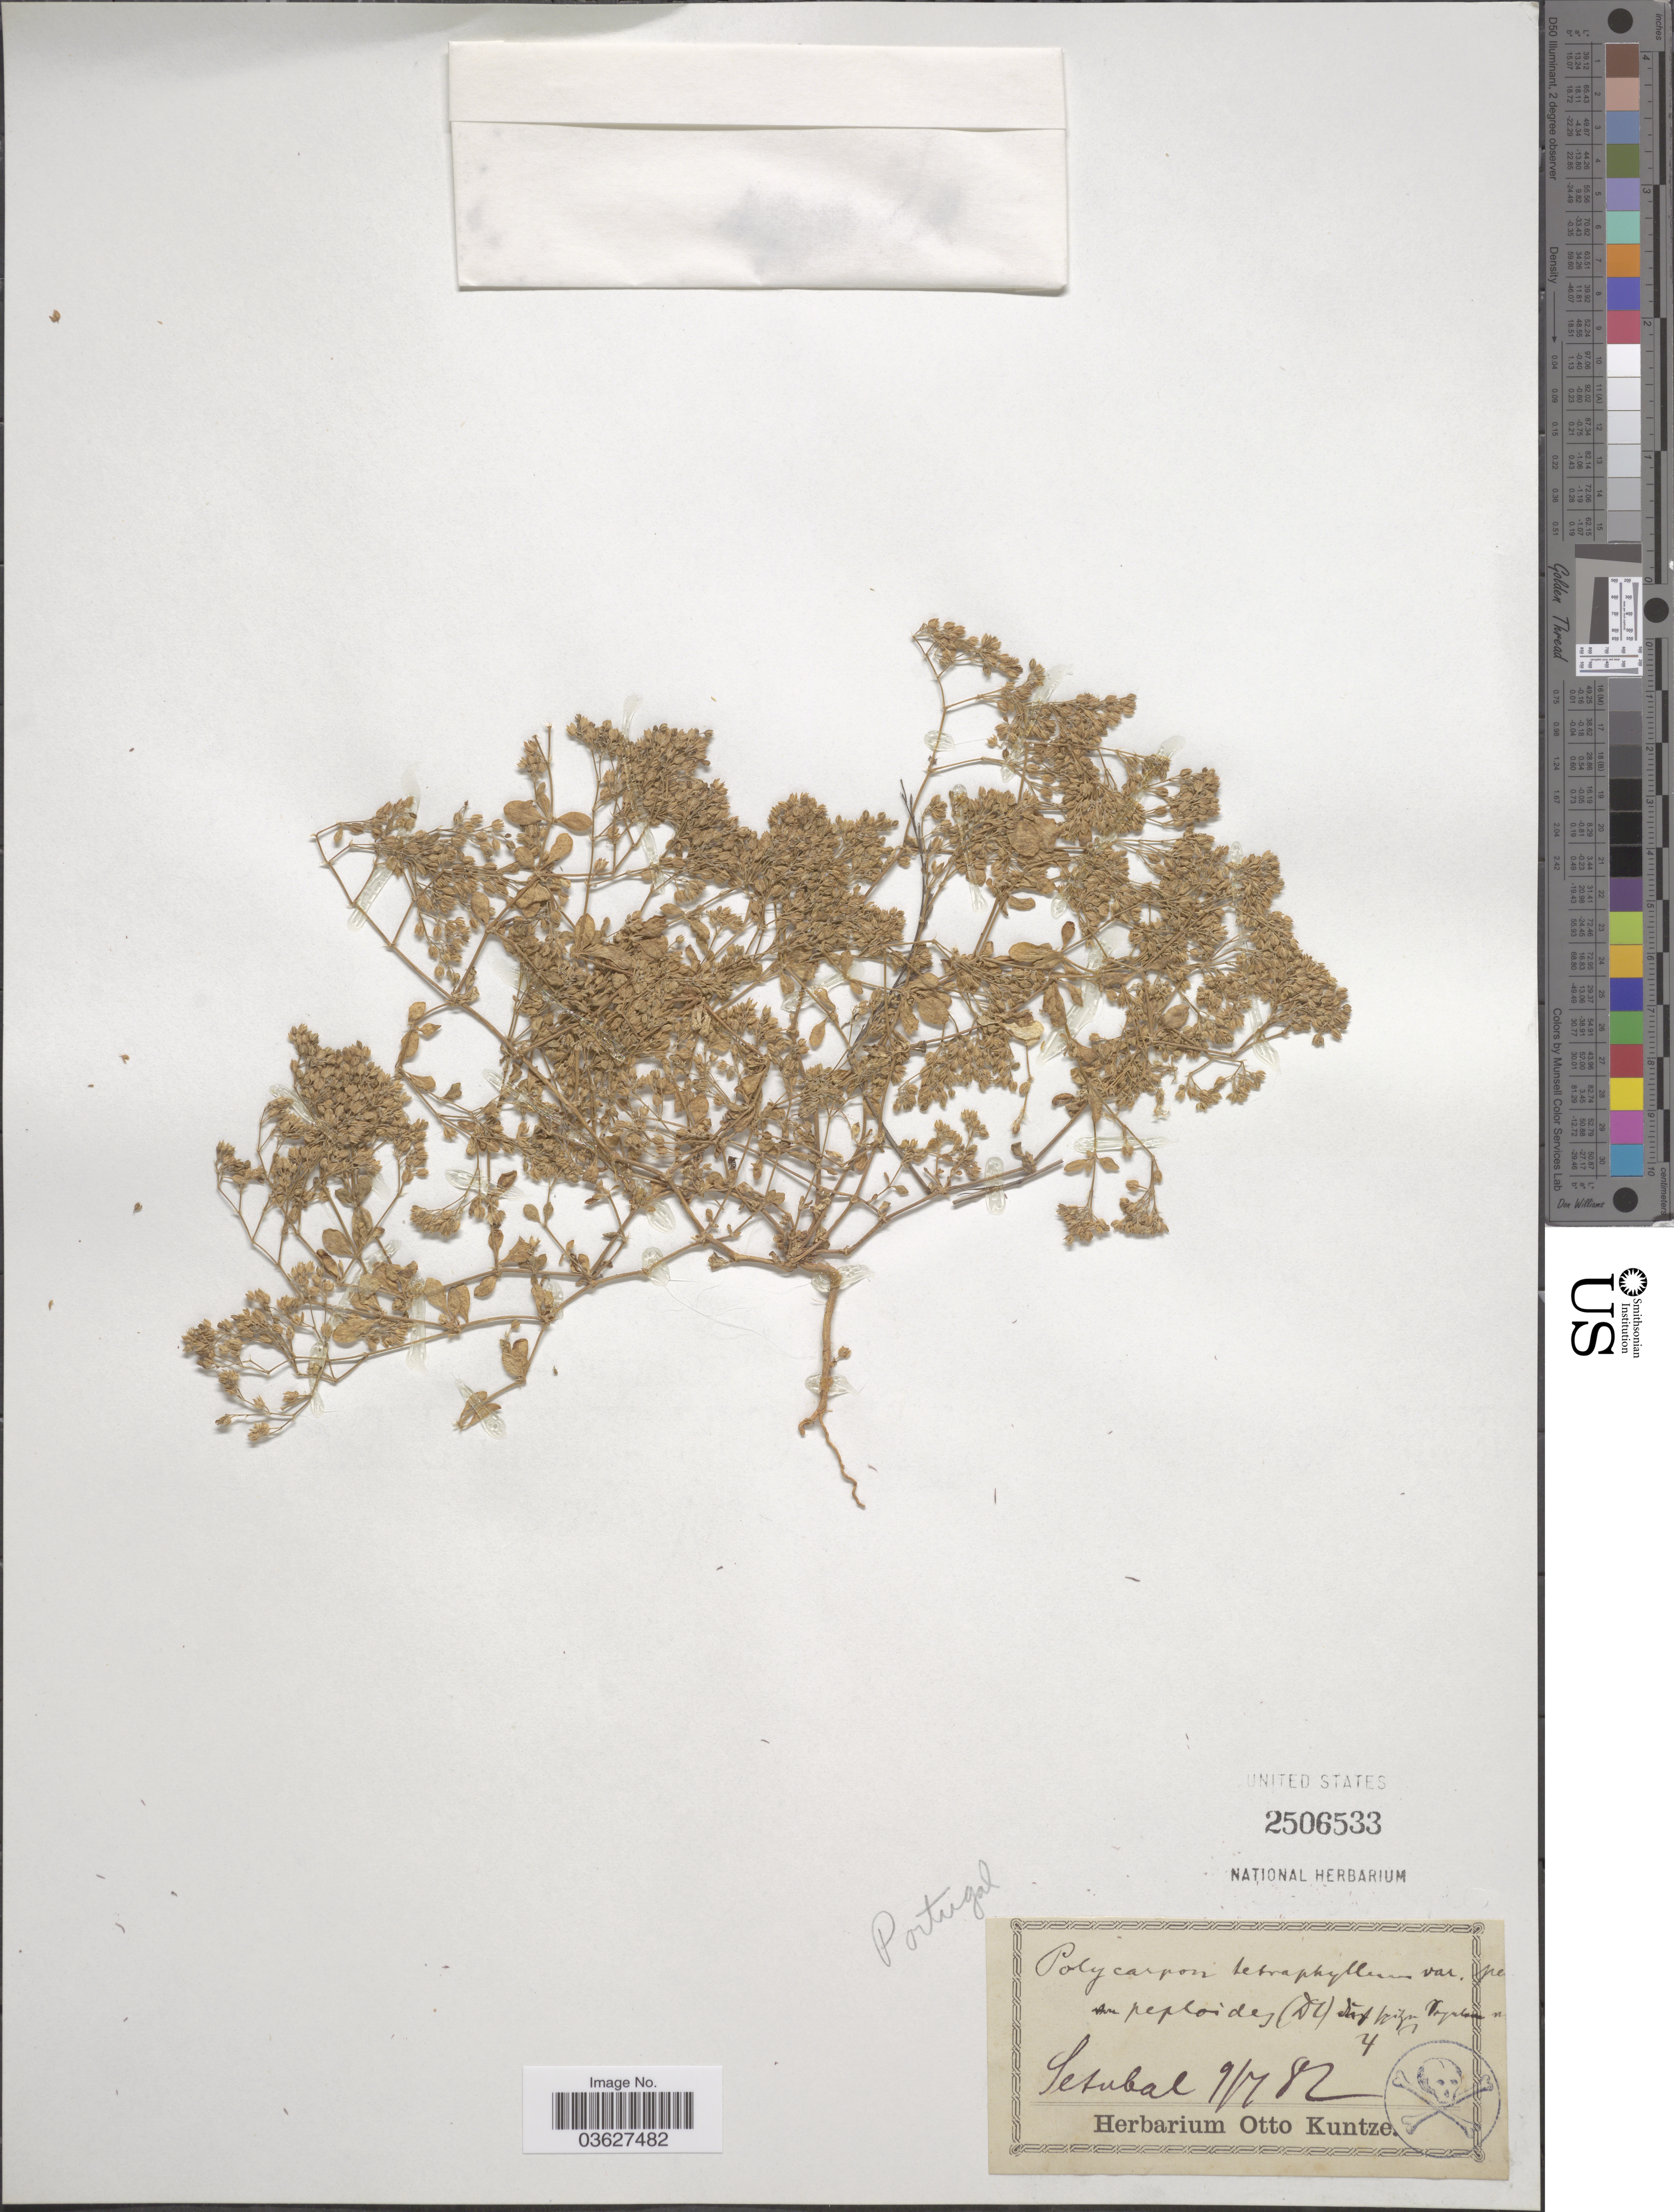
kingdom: Plantae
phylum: Tracheophyta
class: Magnoliopsida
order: Caryophyllales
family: Caryophyllaceae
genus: Polycarpon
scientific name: Polycarpon tetraphyllum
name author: (L.) L.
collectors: ex herb. Otto Kuntze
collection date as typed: Transcribed d/m/y: 9/7/82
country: Portugal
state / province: Setubal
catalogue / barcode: US 2506533